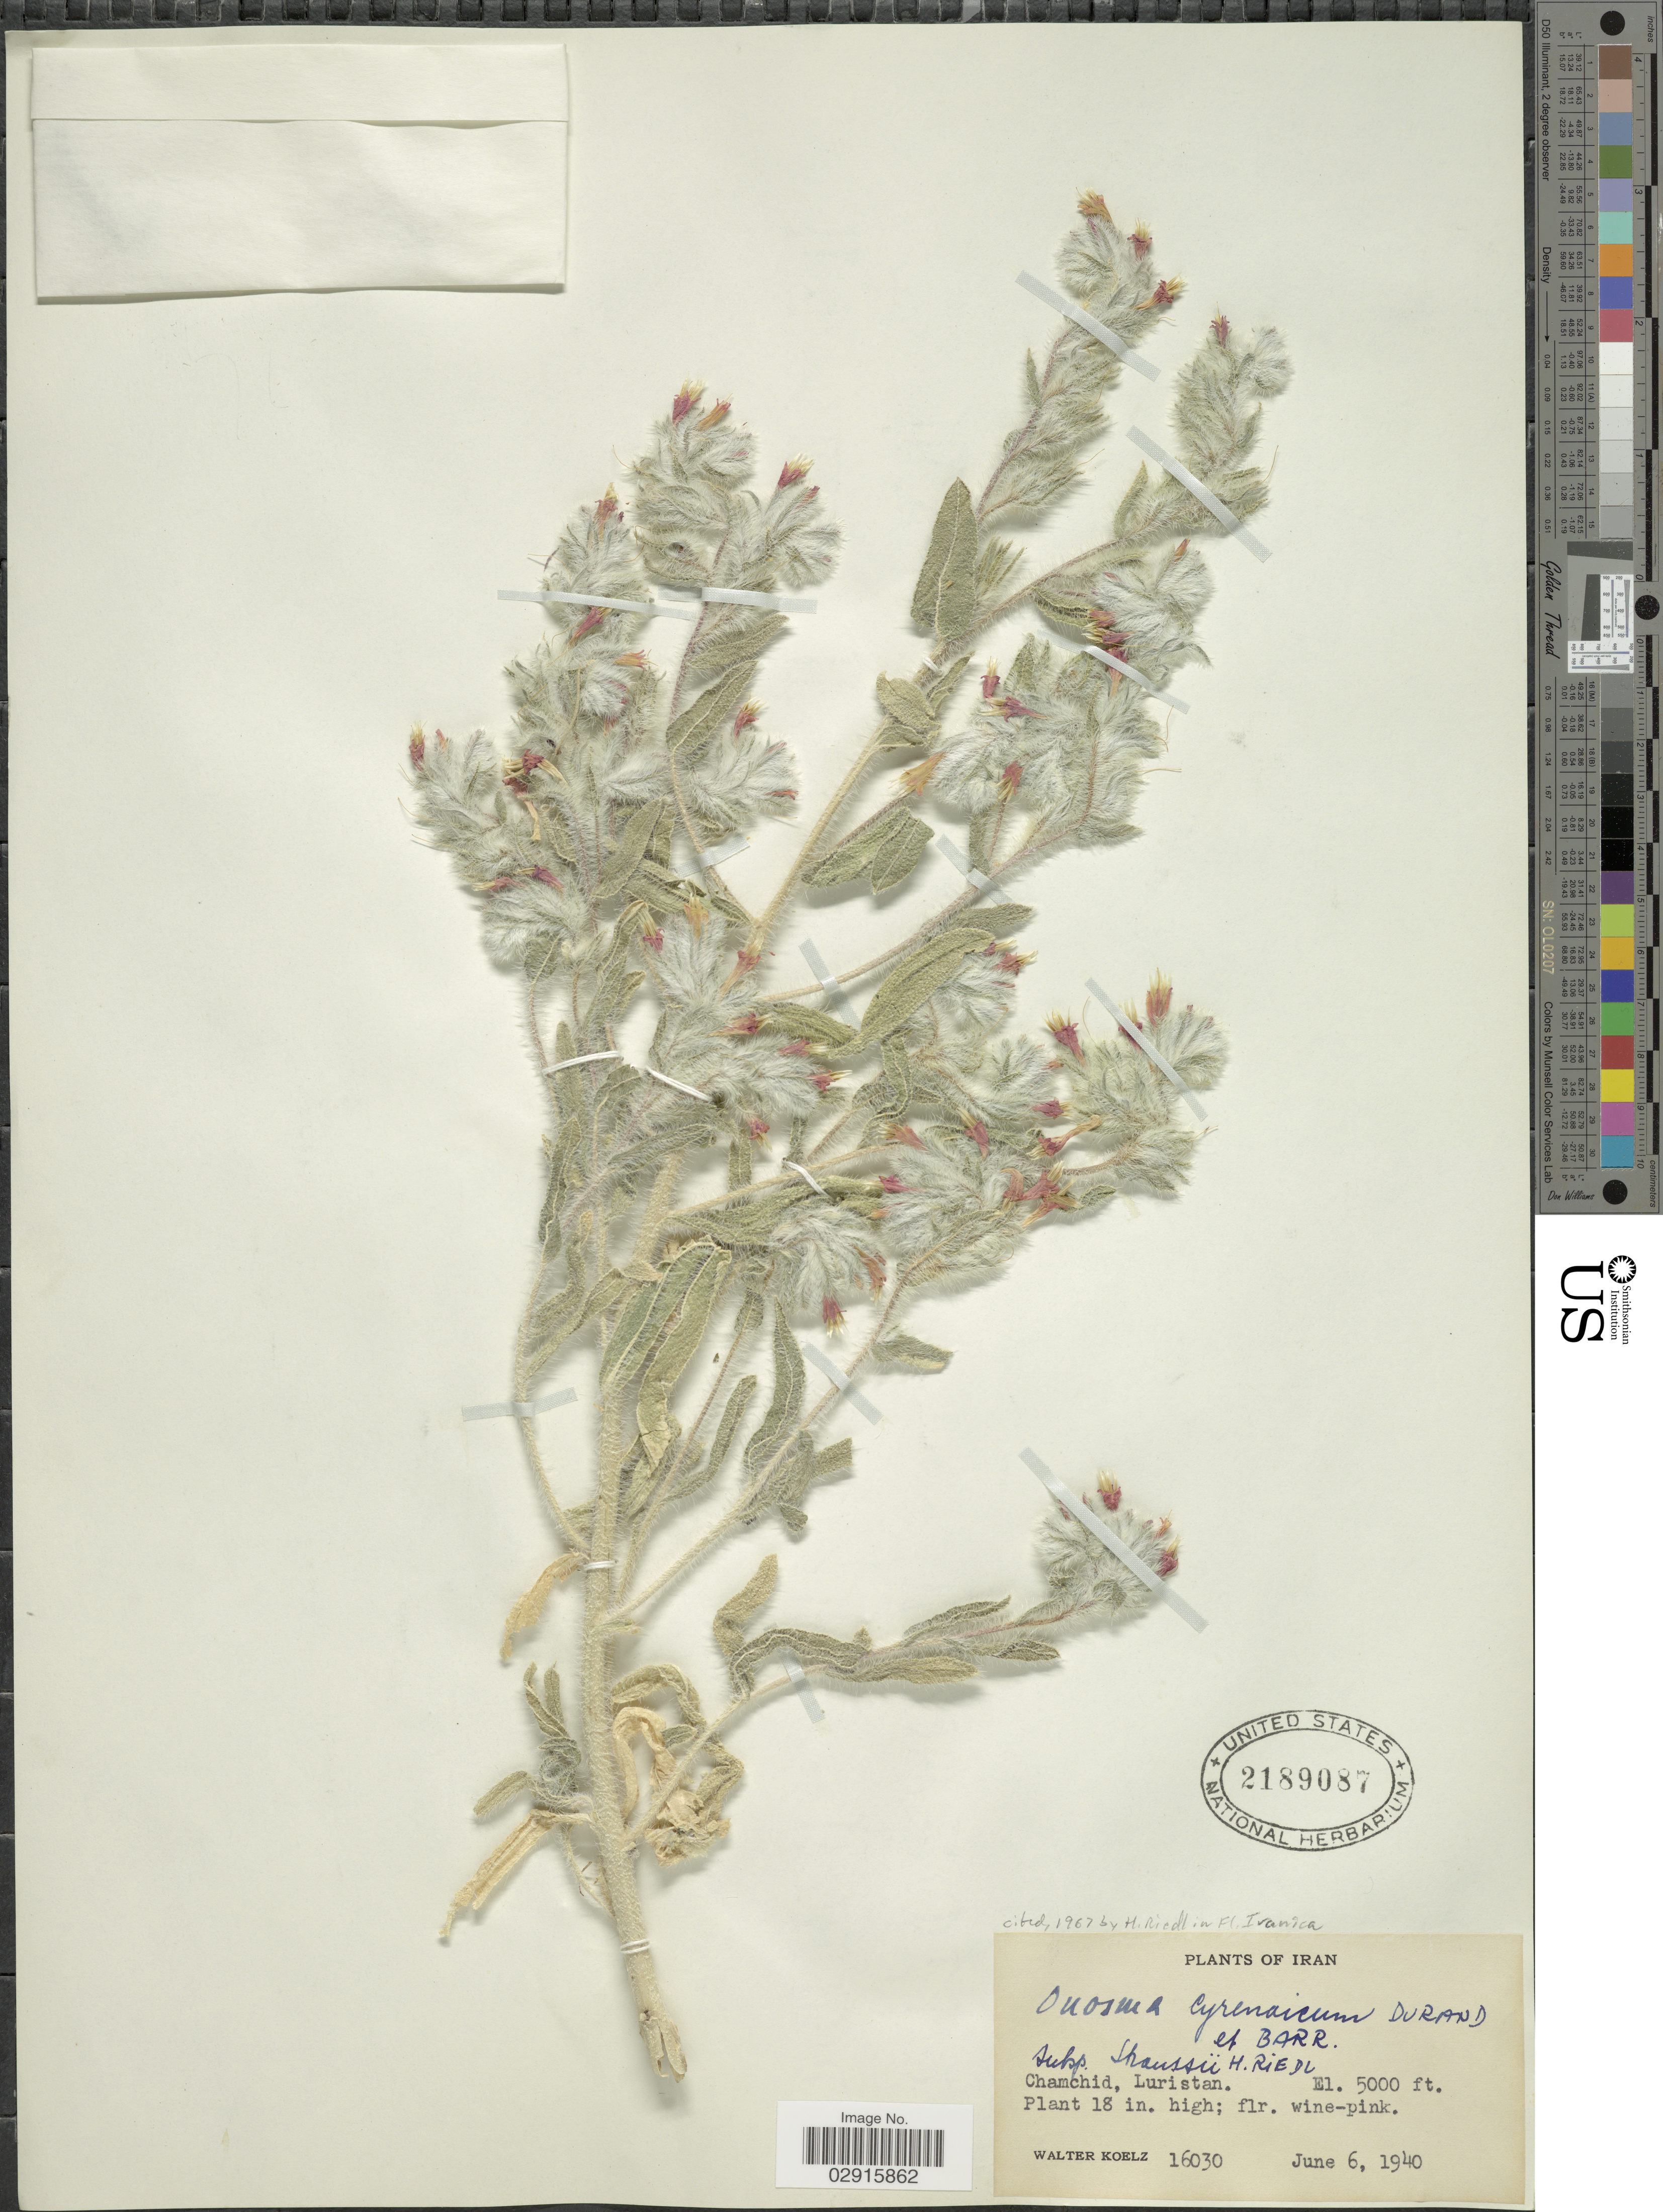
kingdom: Plantae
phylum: Tracheophyta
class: Magnoliopsida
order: Boraginales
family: Boraginaceae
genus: Onosma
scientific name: Onosma cyrenaica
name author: E.A. Durand & Barratte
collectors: W. N. Koelz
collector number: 16030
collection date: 1940-06-06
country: Iran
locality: Chamchid, Luristan.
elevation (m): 1524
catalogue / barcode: US 2189087